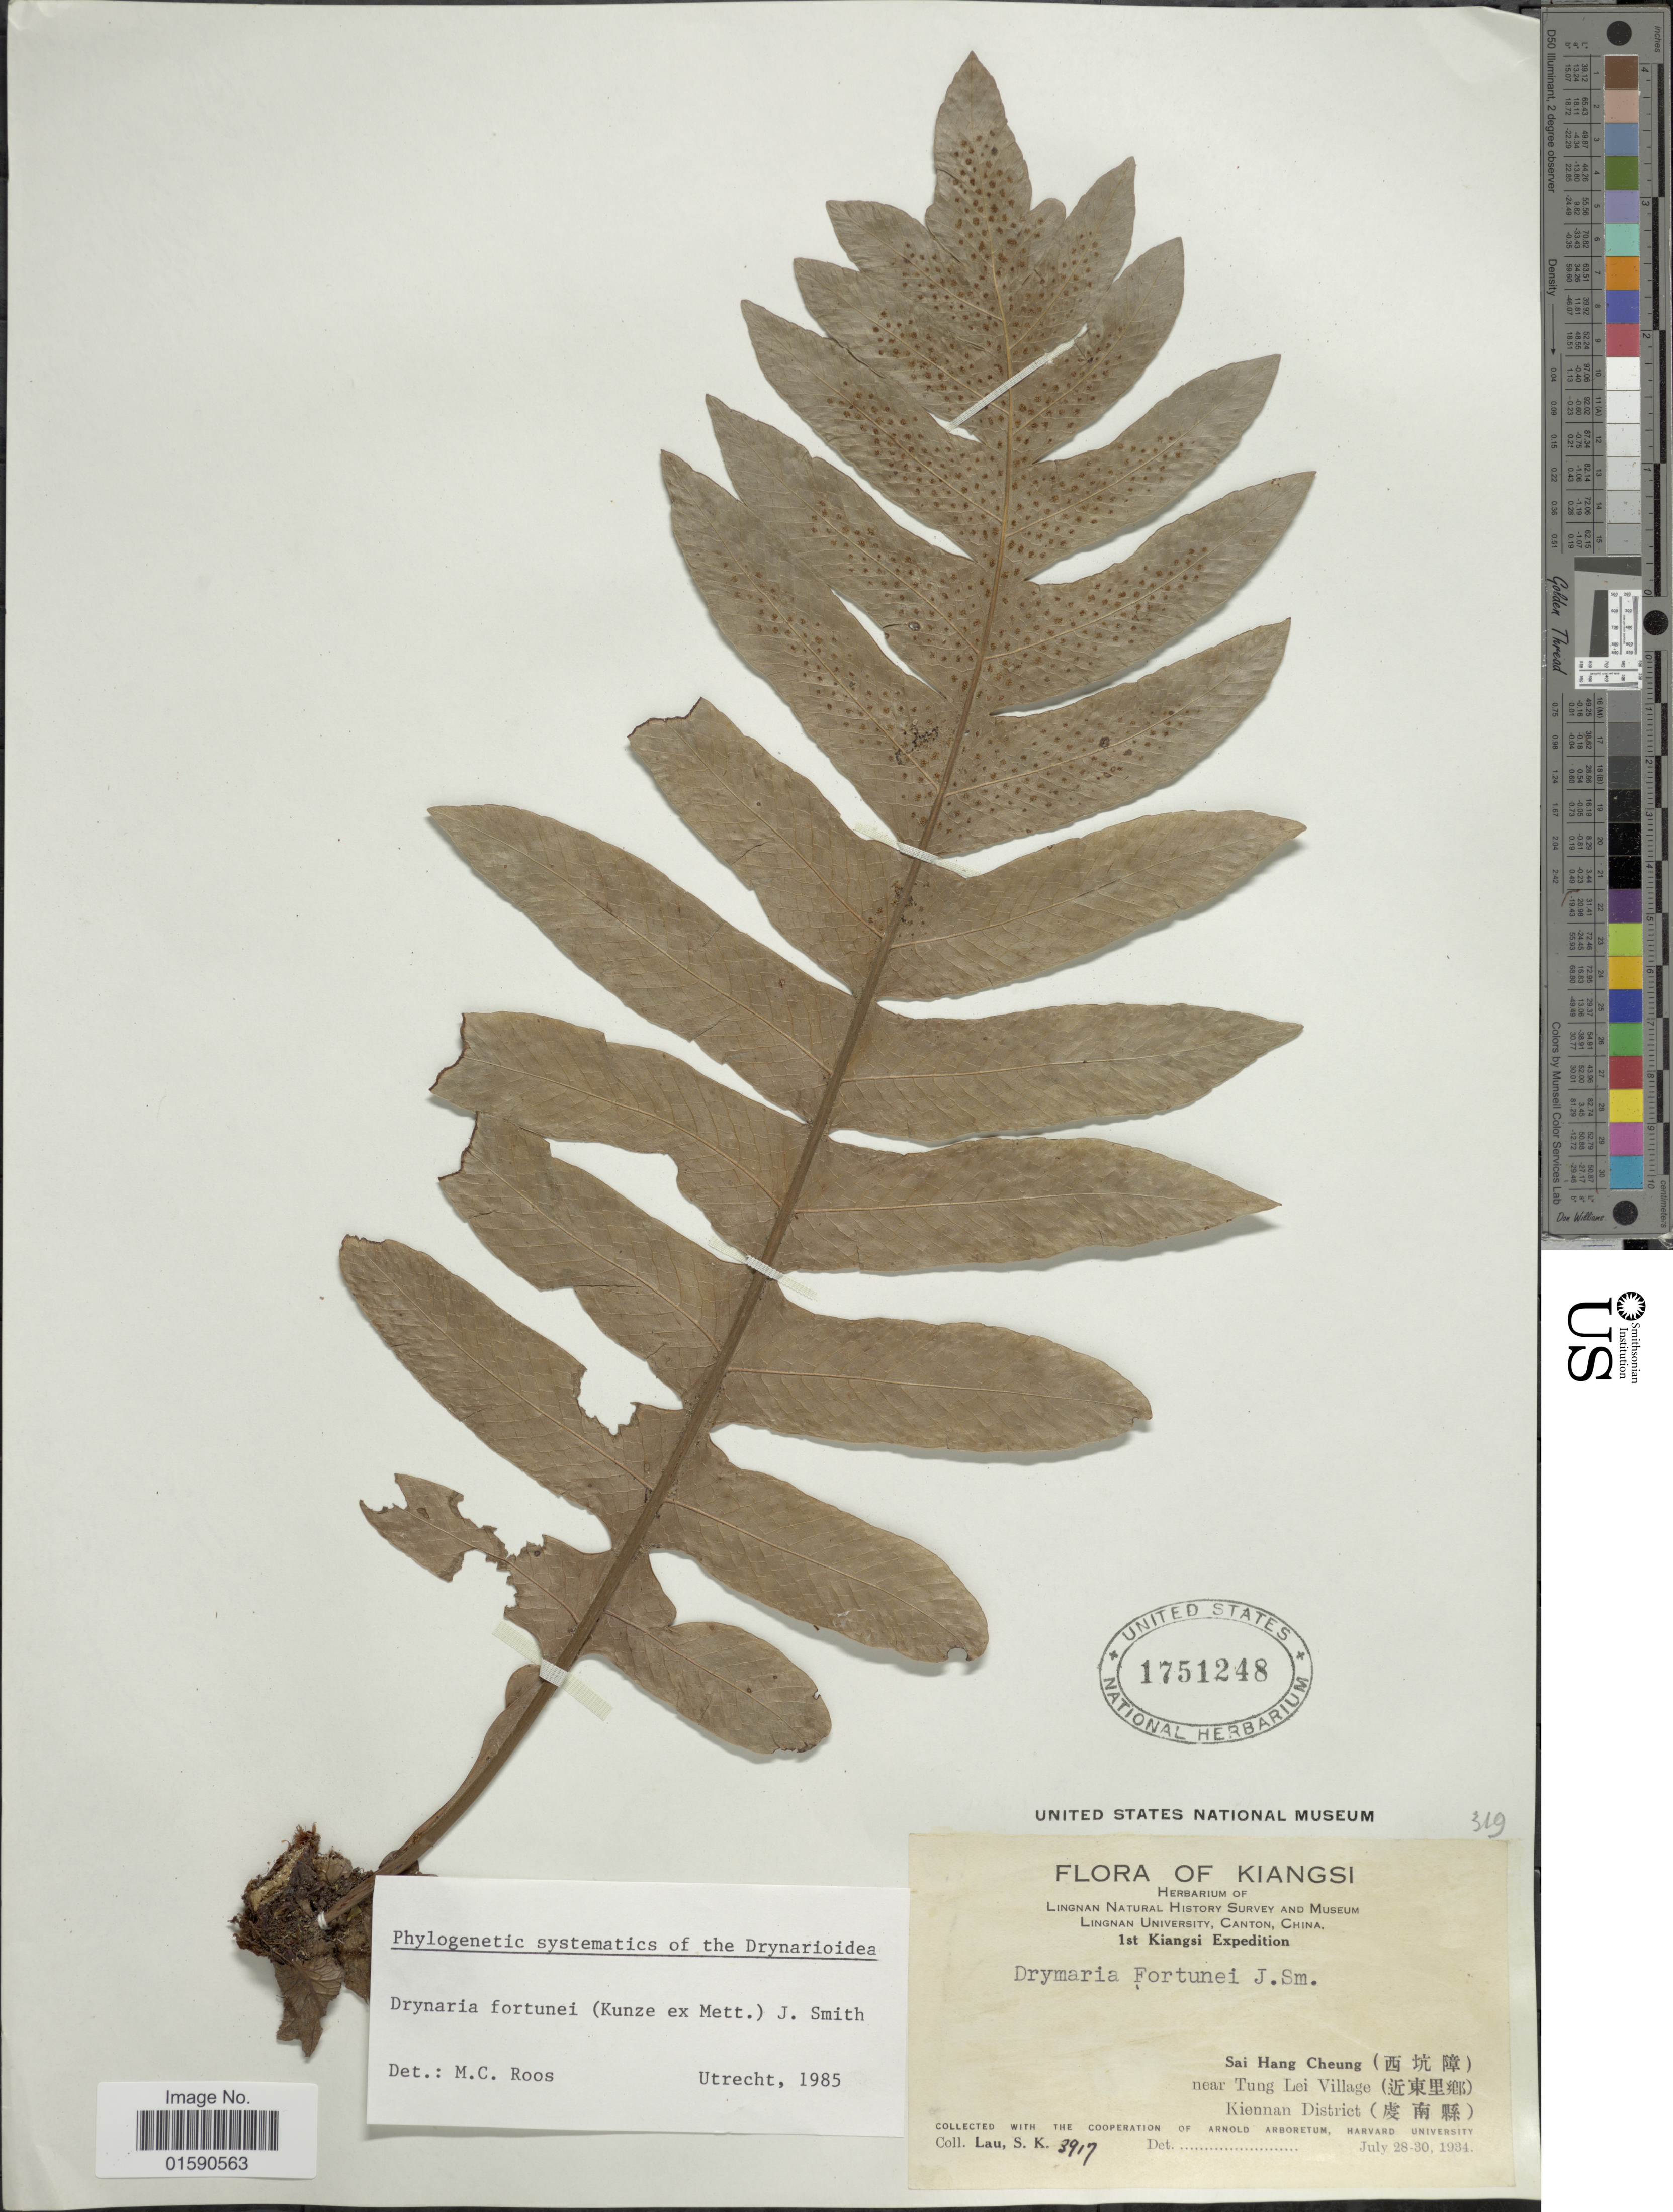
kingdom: Plantae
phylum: Tracheophyta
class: Polypodiopsida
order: Polypodiales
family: Polypodiaceae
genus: Drynaria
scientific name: Drynaria fortunei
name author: (Kunze ex Mett.) J. Sm.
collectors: S. K. Lau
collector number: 3917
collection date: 1934-07-28/1934-07-30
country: China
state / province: Jiangxi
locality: Kiangsi. Sai Hang Chueng, near Tung Lei VIllage, Kienman District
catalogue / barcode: US 1751248